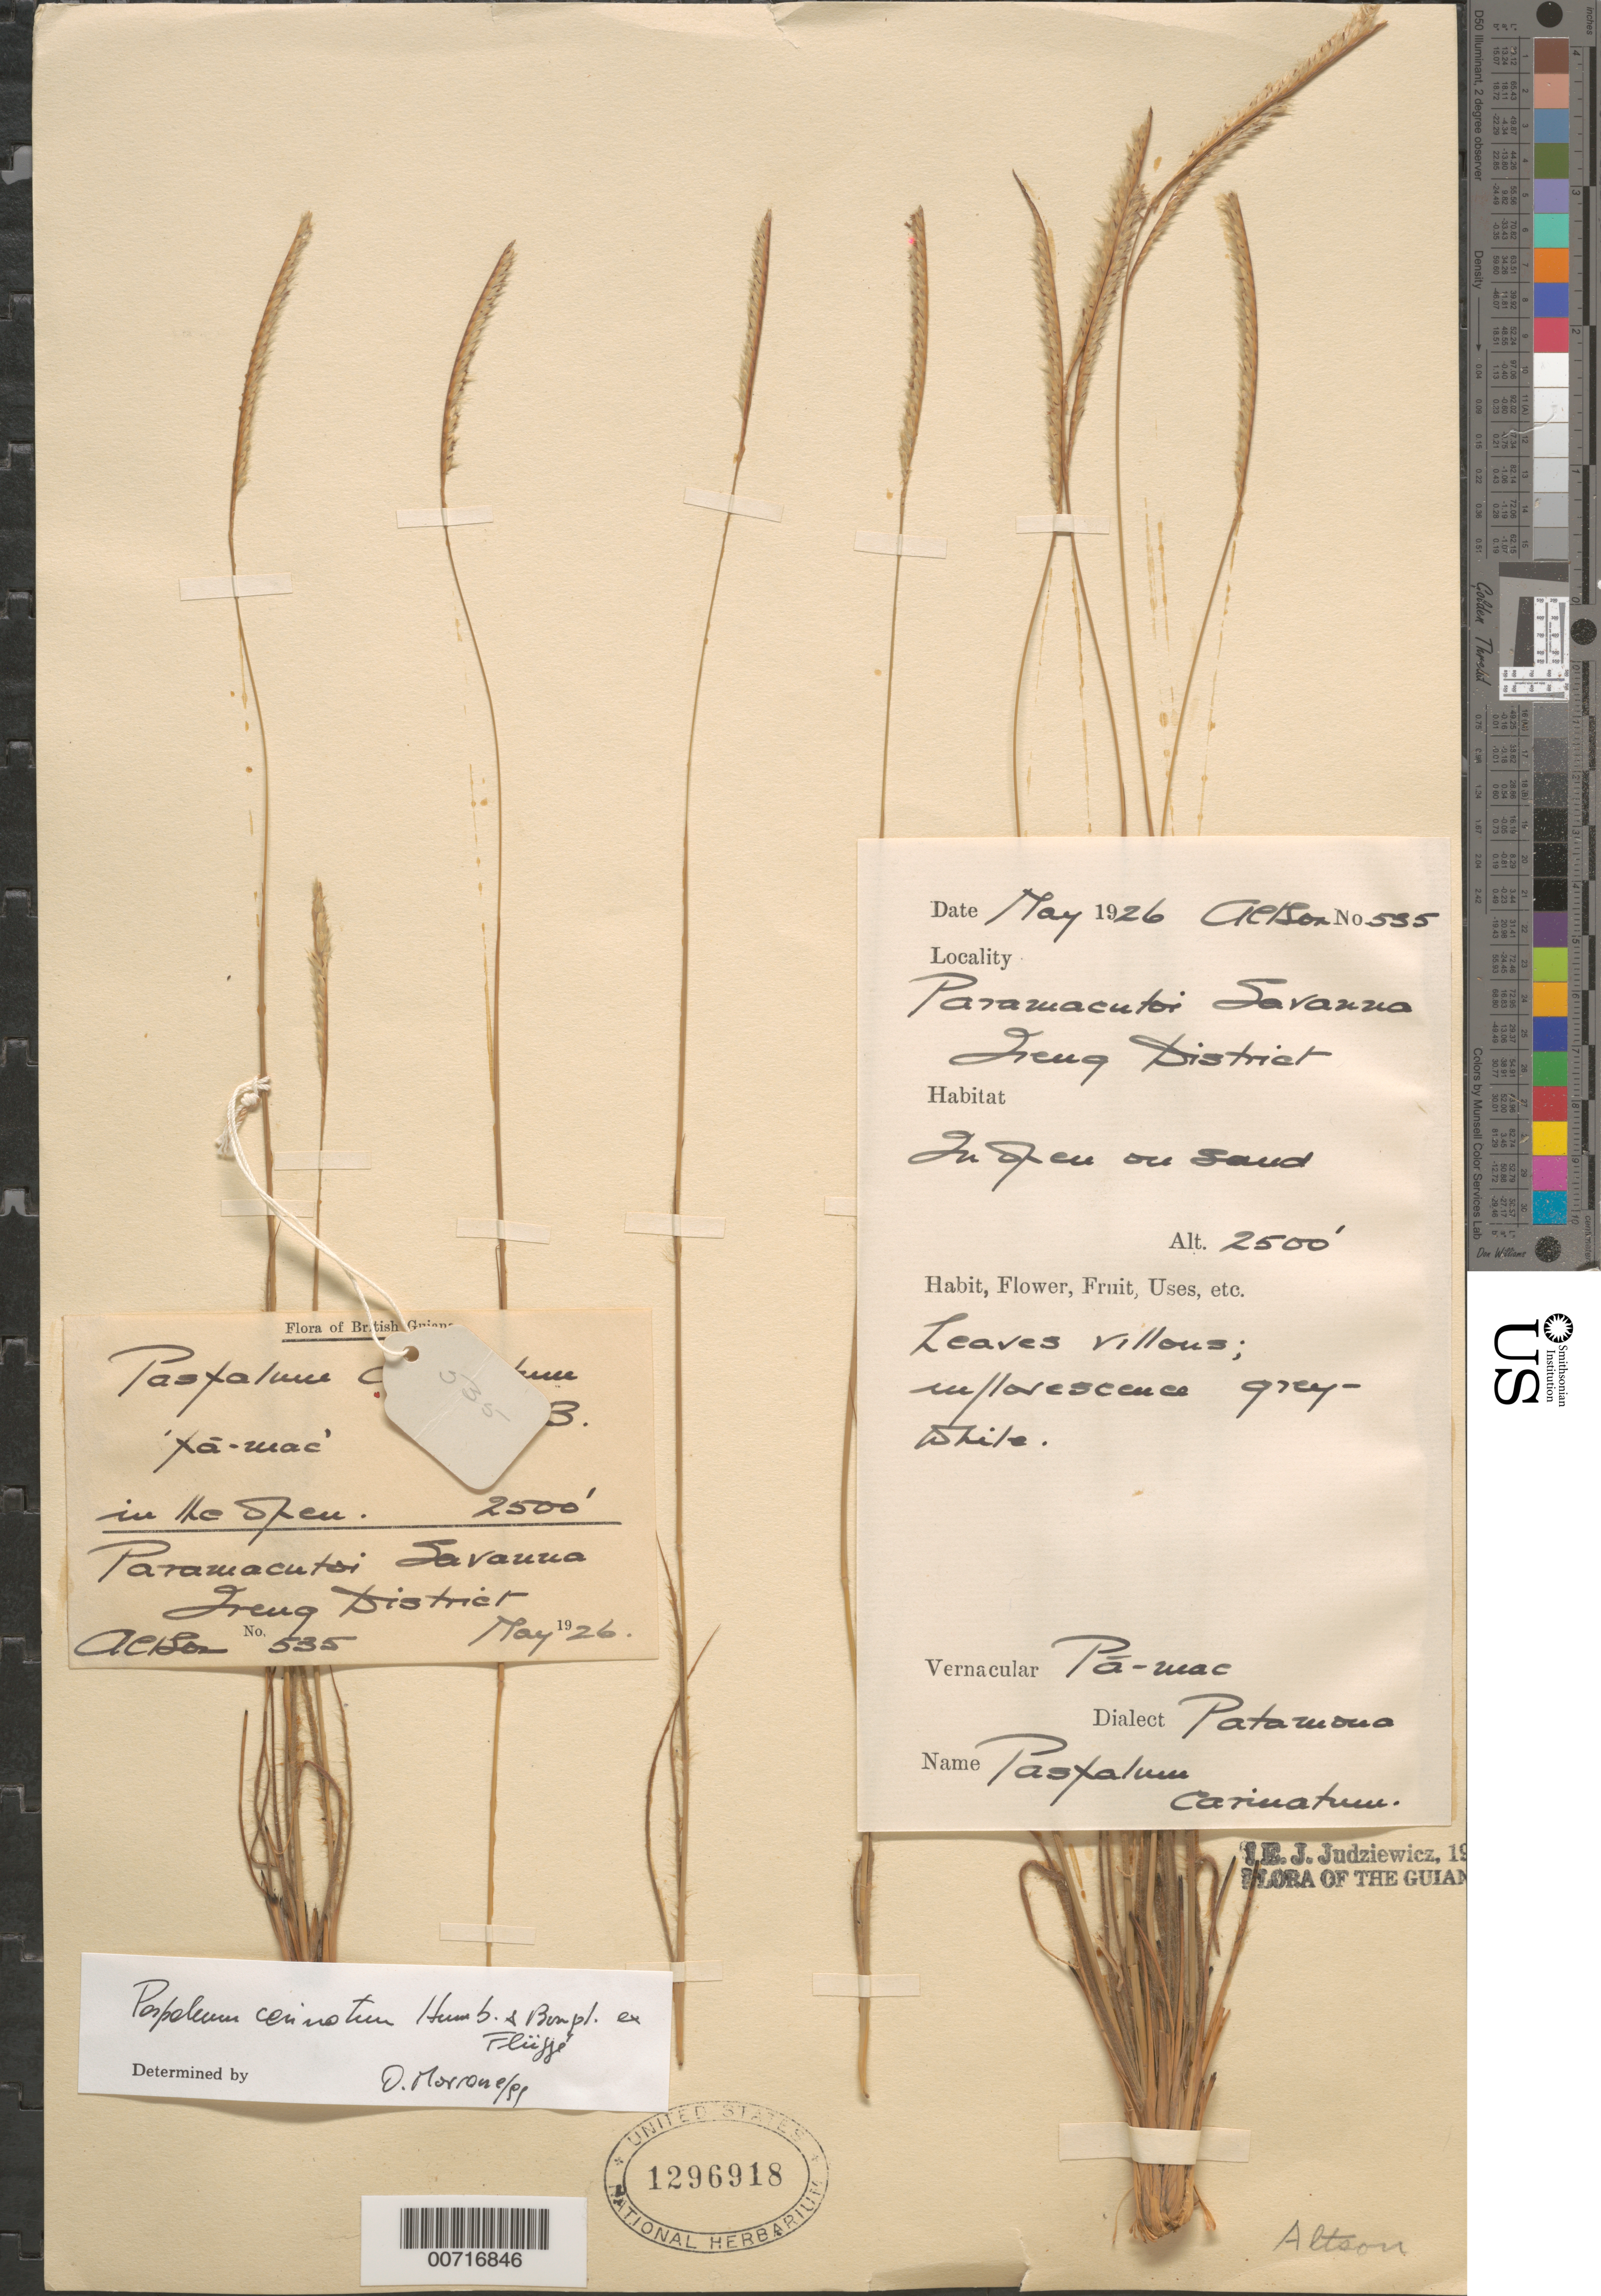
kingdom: Plantae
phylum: Tracheophyta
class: Liliopsida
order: Poales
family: Poaceae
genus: Paspalum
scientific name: Paspalum carinatum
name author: Humb. & Bonpl. ex Flüggé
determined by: Morrone, O. N., (SI), Instituto de Botánica Darwinion (Argentina)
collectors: R. Altson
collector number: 535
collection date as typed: May-26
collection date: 1926-05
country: Guyana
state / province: Potaro-Siparuni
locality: Paramakatoi Savanna, Ireng District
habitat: In the open, on sand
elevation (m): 762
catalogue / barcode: US 1296918